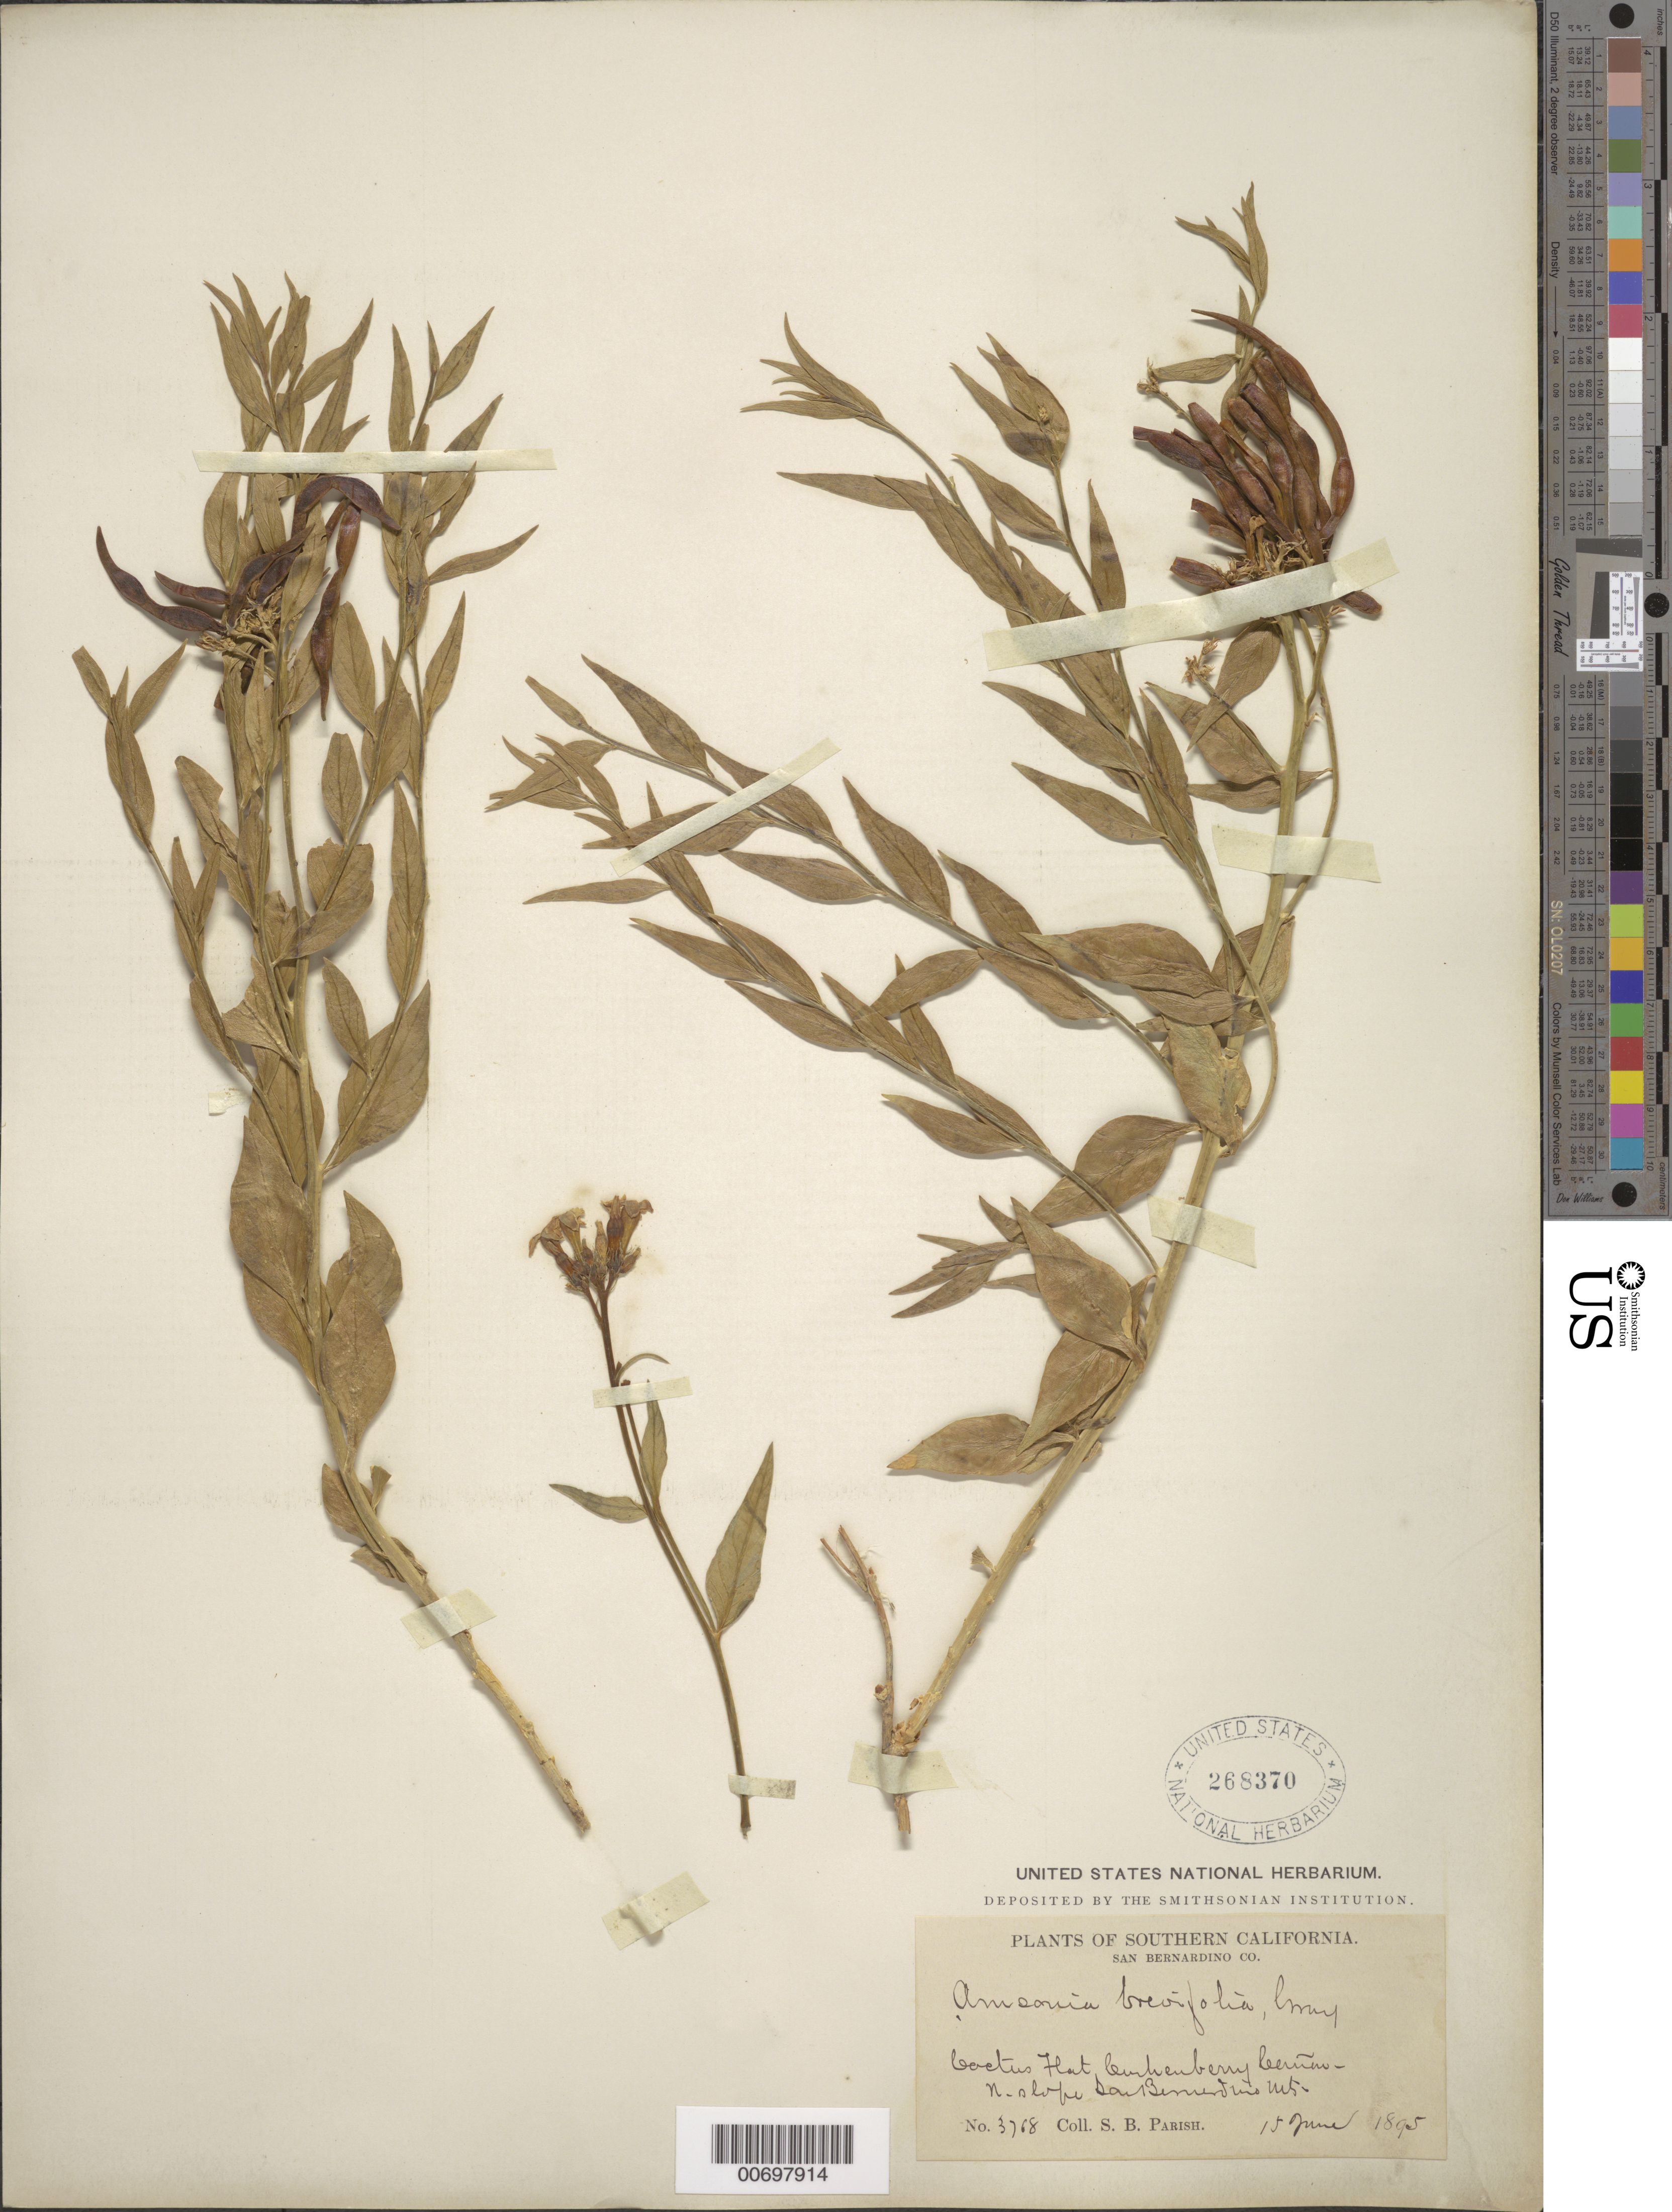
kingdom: Plantae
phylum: Tracheophyta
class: Magnoliopsida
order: Gentianales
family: Apocynaceae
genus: Amsonia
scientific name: Amsonia brevifolia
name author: A. Gray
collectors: S. B. Parish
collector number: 3768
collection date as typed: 15 Jun 1895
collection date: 1895-06-15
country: United States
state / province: California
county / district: San Bernardino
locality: Cactus Flat Cushenberry Cañon, N. slope San Bernardino Mts.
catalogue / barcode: US 268370